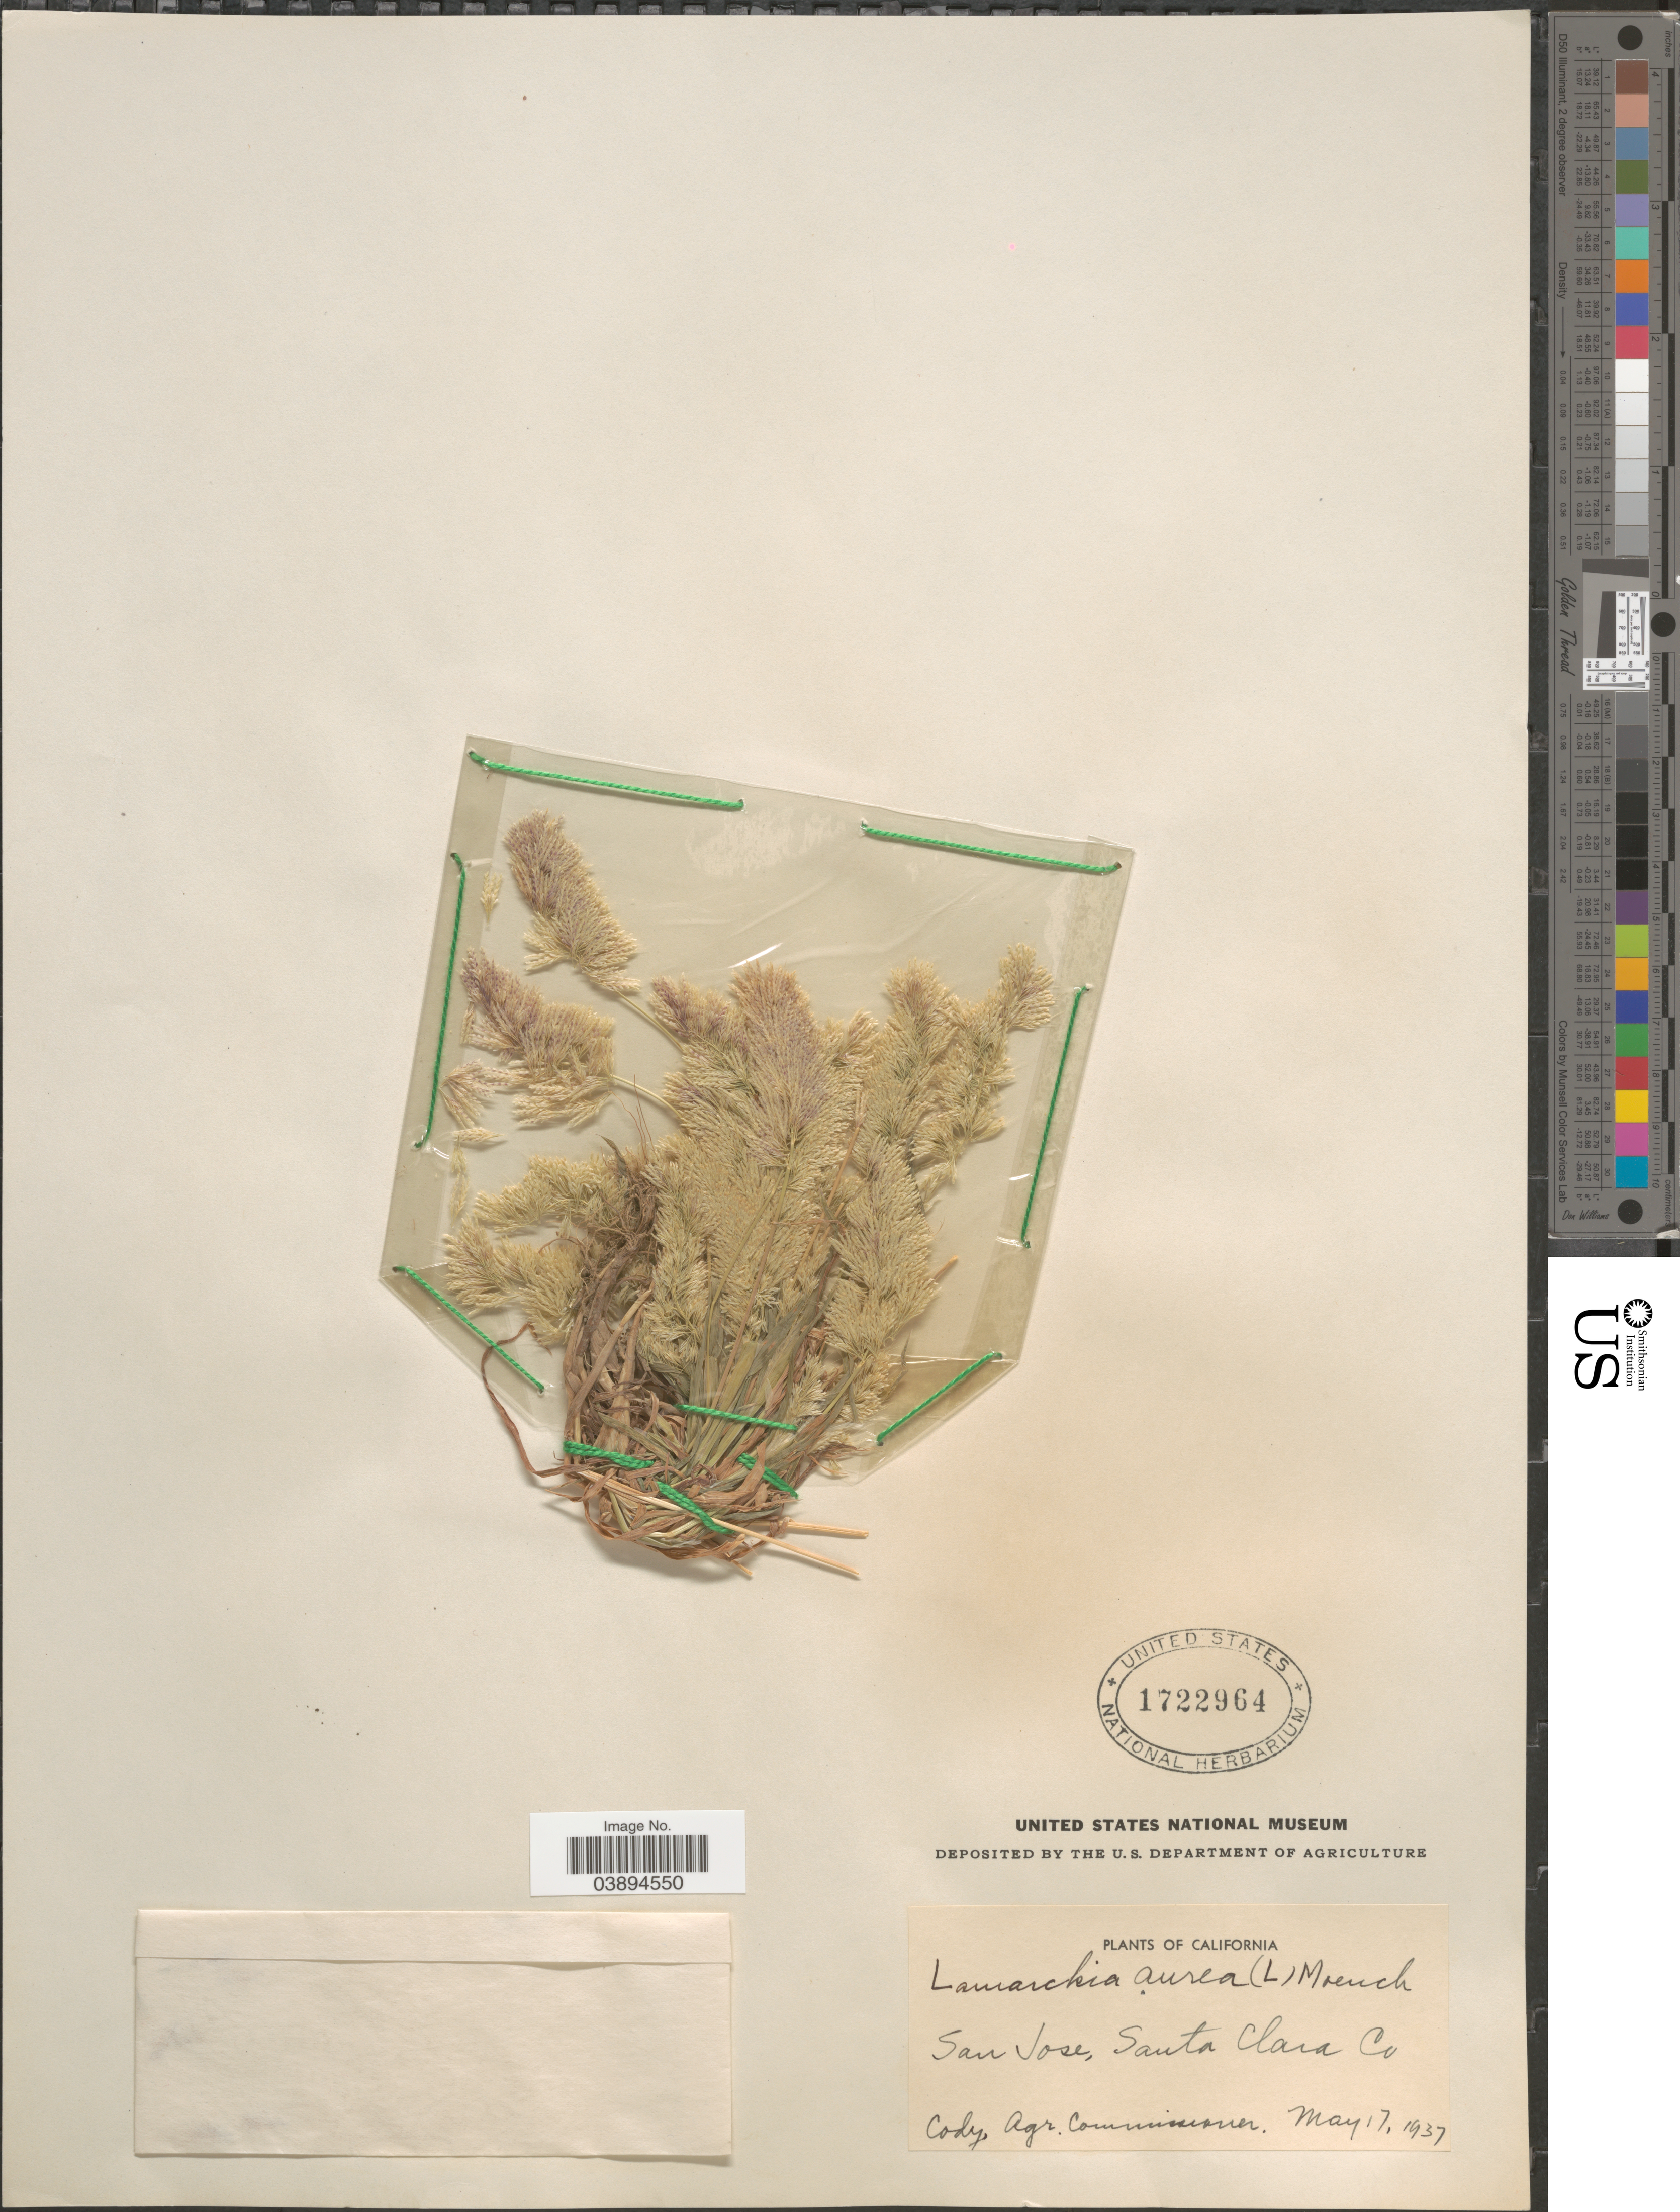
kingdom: Plantae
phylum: Tracheophyta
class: Liliopsida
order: Poales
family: Poaceae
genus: Lamarckia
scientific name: Lamarckia aurea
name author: (L.) Moench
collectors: Cody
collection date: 1937-05-17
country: United States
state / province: California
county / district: Santa Clara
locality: San Jose, Santa Clara Co.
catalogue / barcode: US 1722964